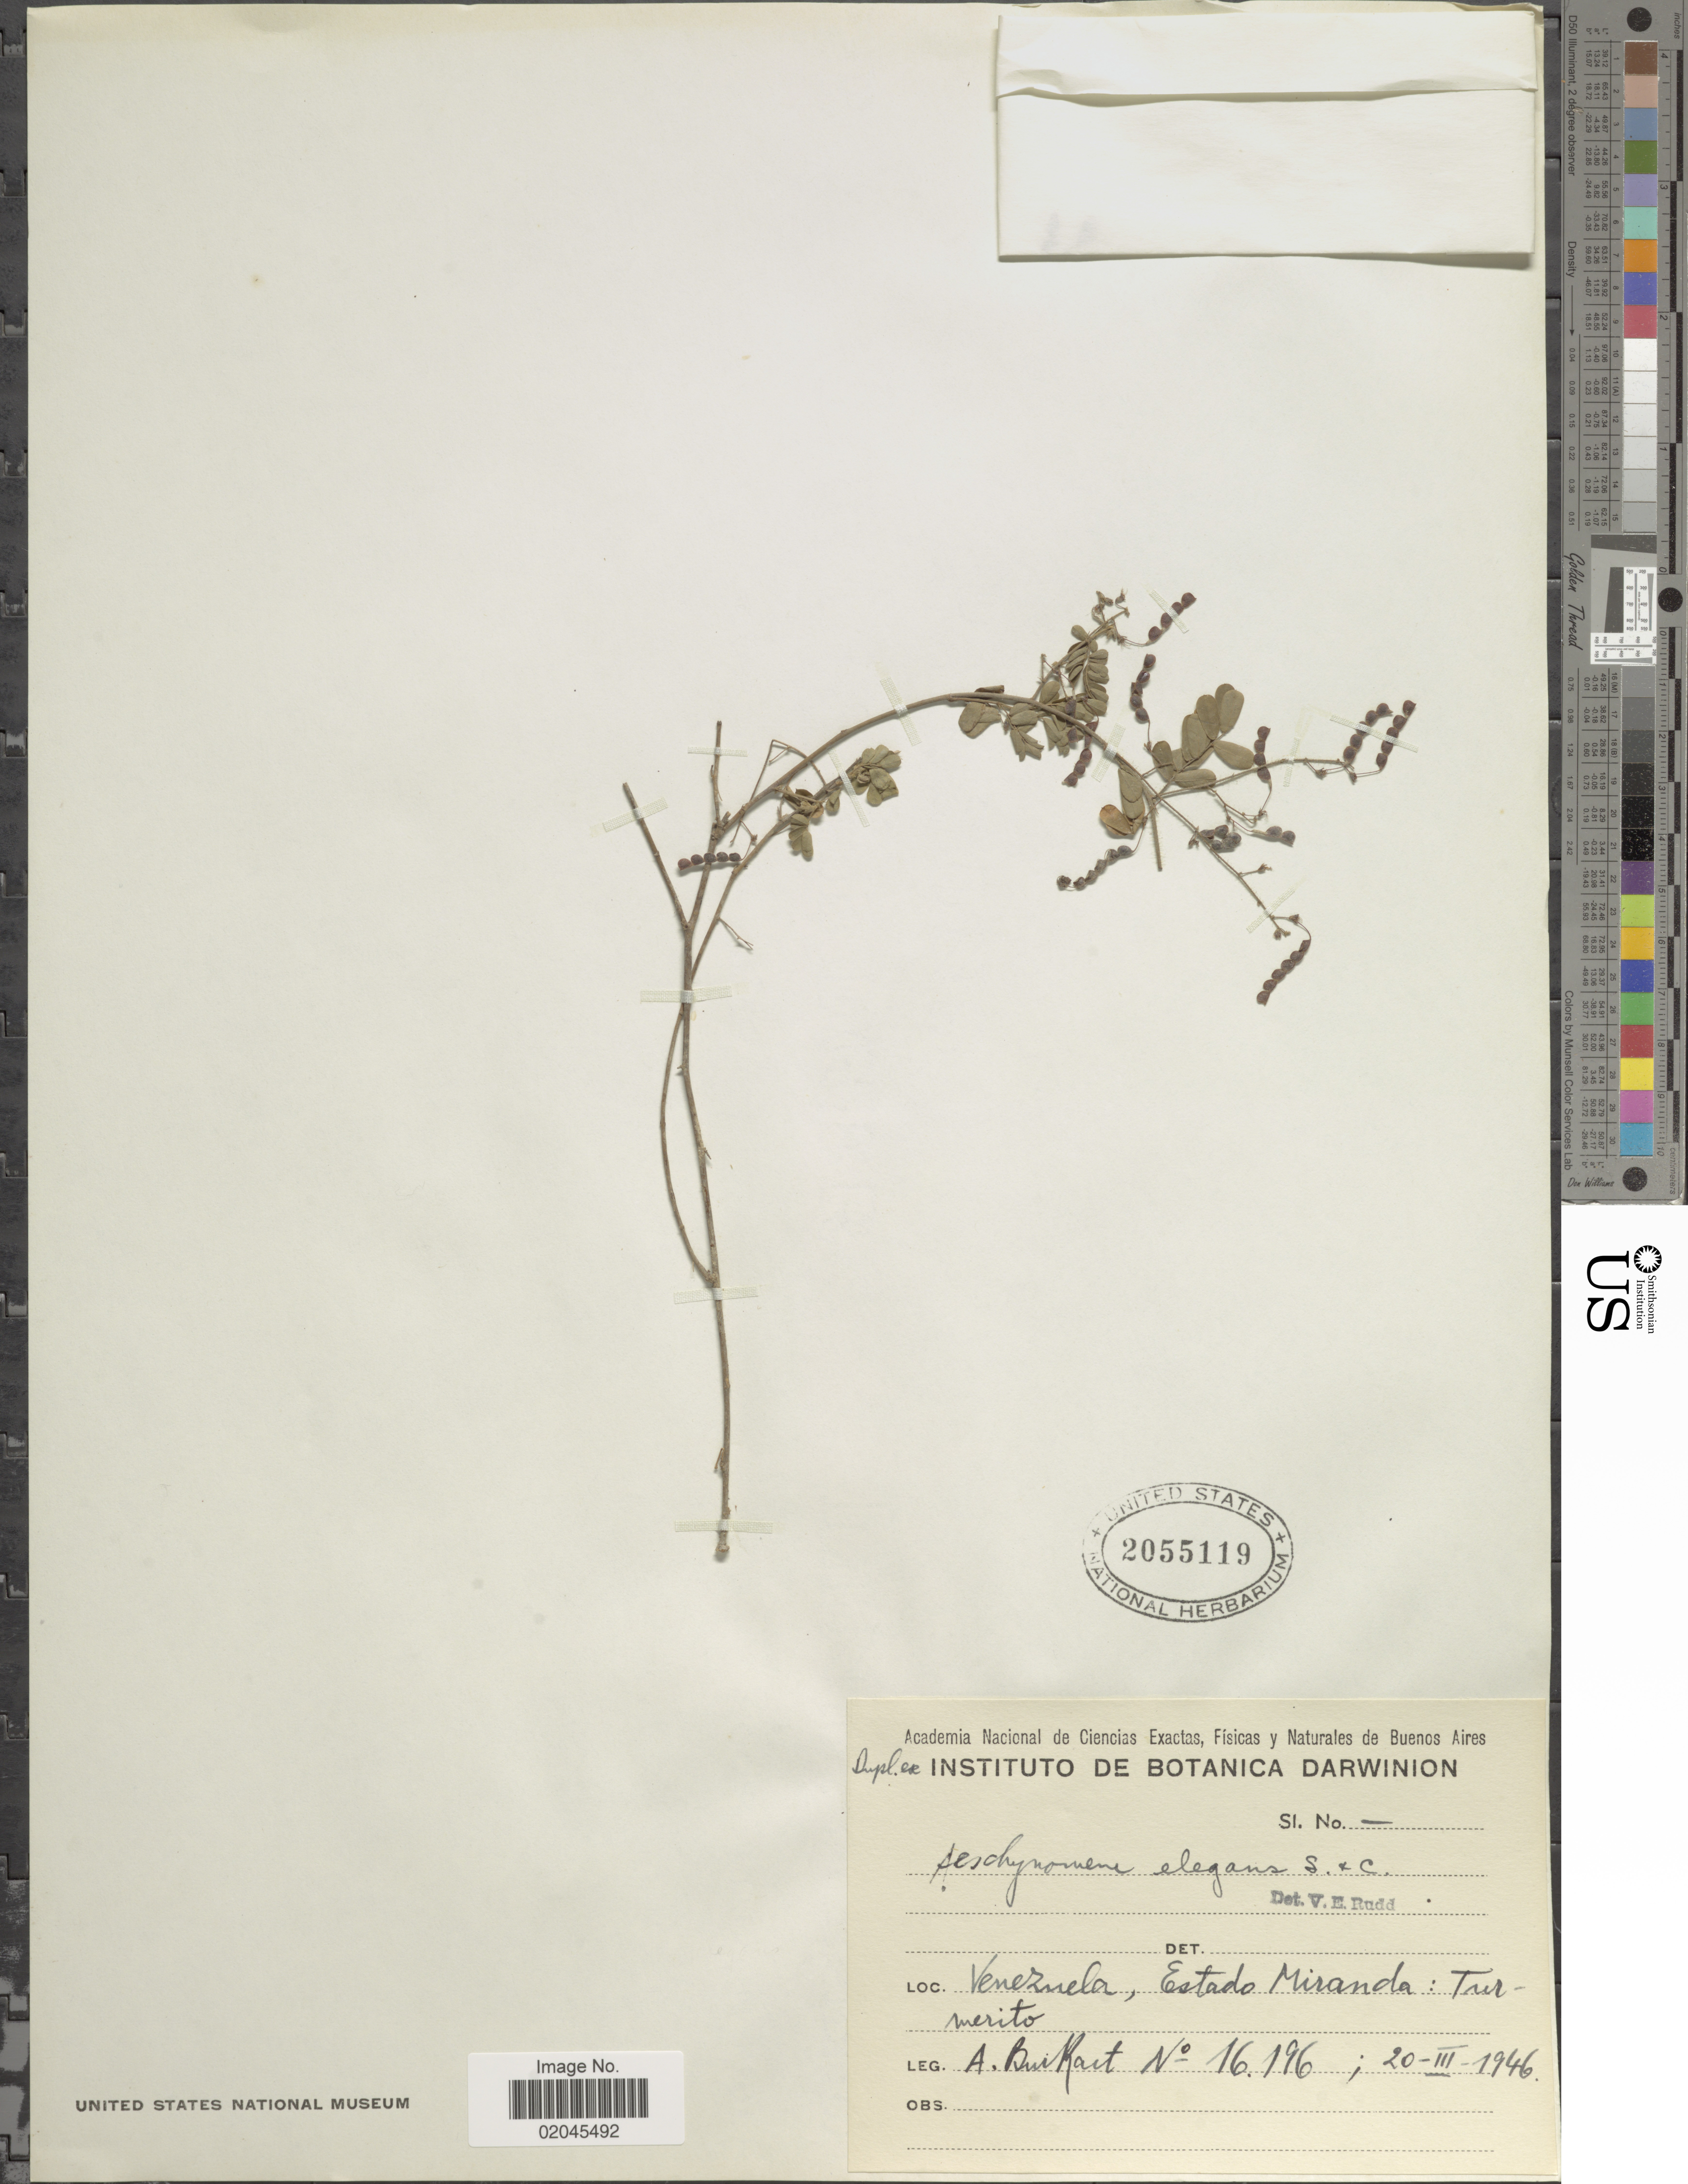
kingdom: Plantae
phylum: Tracheophyta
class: Magnoliopsida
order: Fabales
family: Fabaceae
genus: Aeschynomene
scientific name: Aeschynomene elegans var. elegans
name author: Cham. ex Schltdl.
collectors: A. E. Burkart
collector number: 16196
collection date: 1946-03-20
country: Venezuela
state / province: Miranda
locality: Venezuela: Estado Miranda: Turmerito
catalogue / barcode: US 2055119